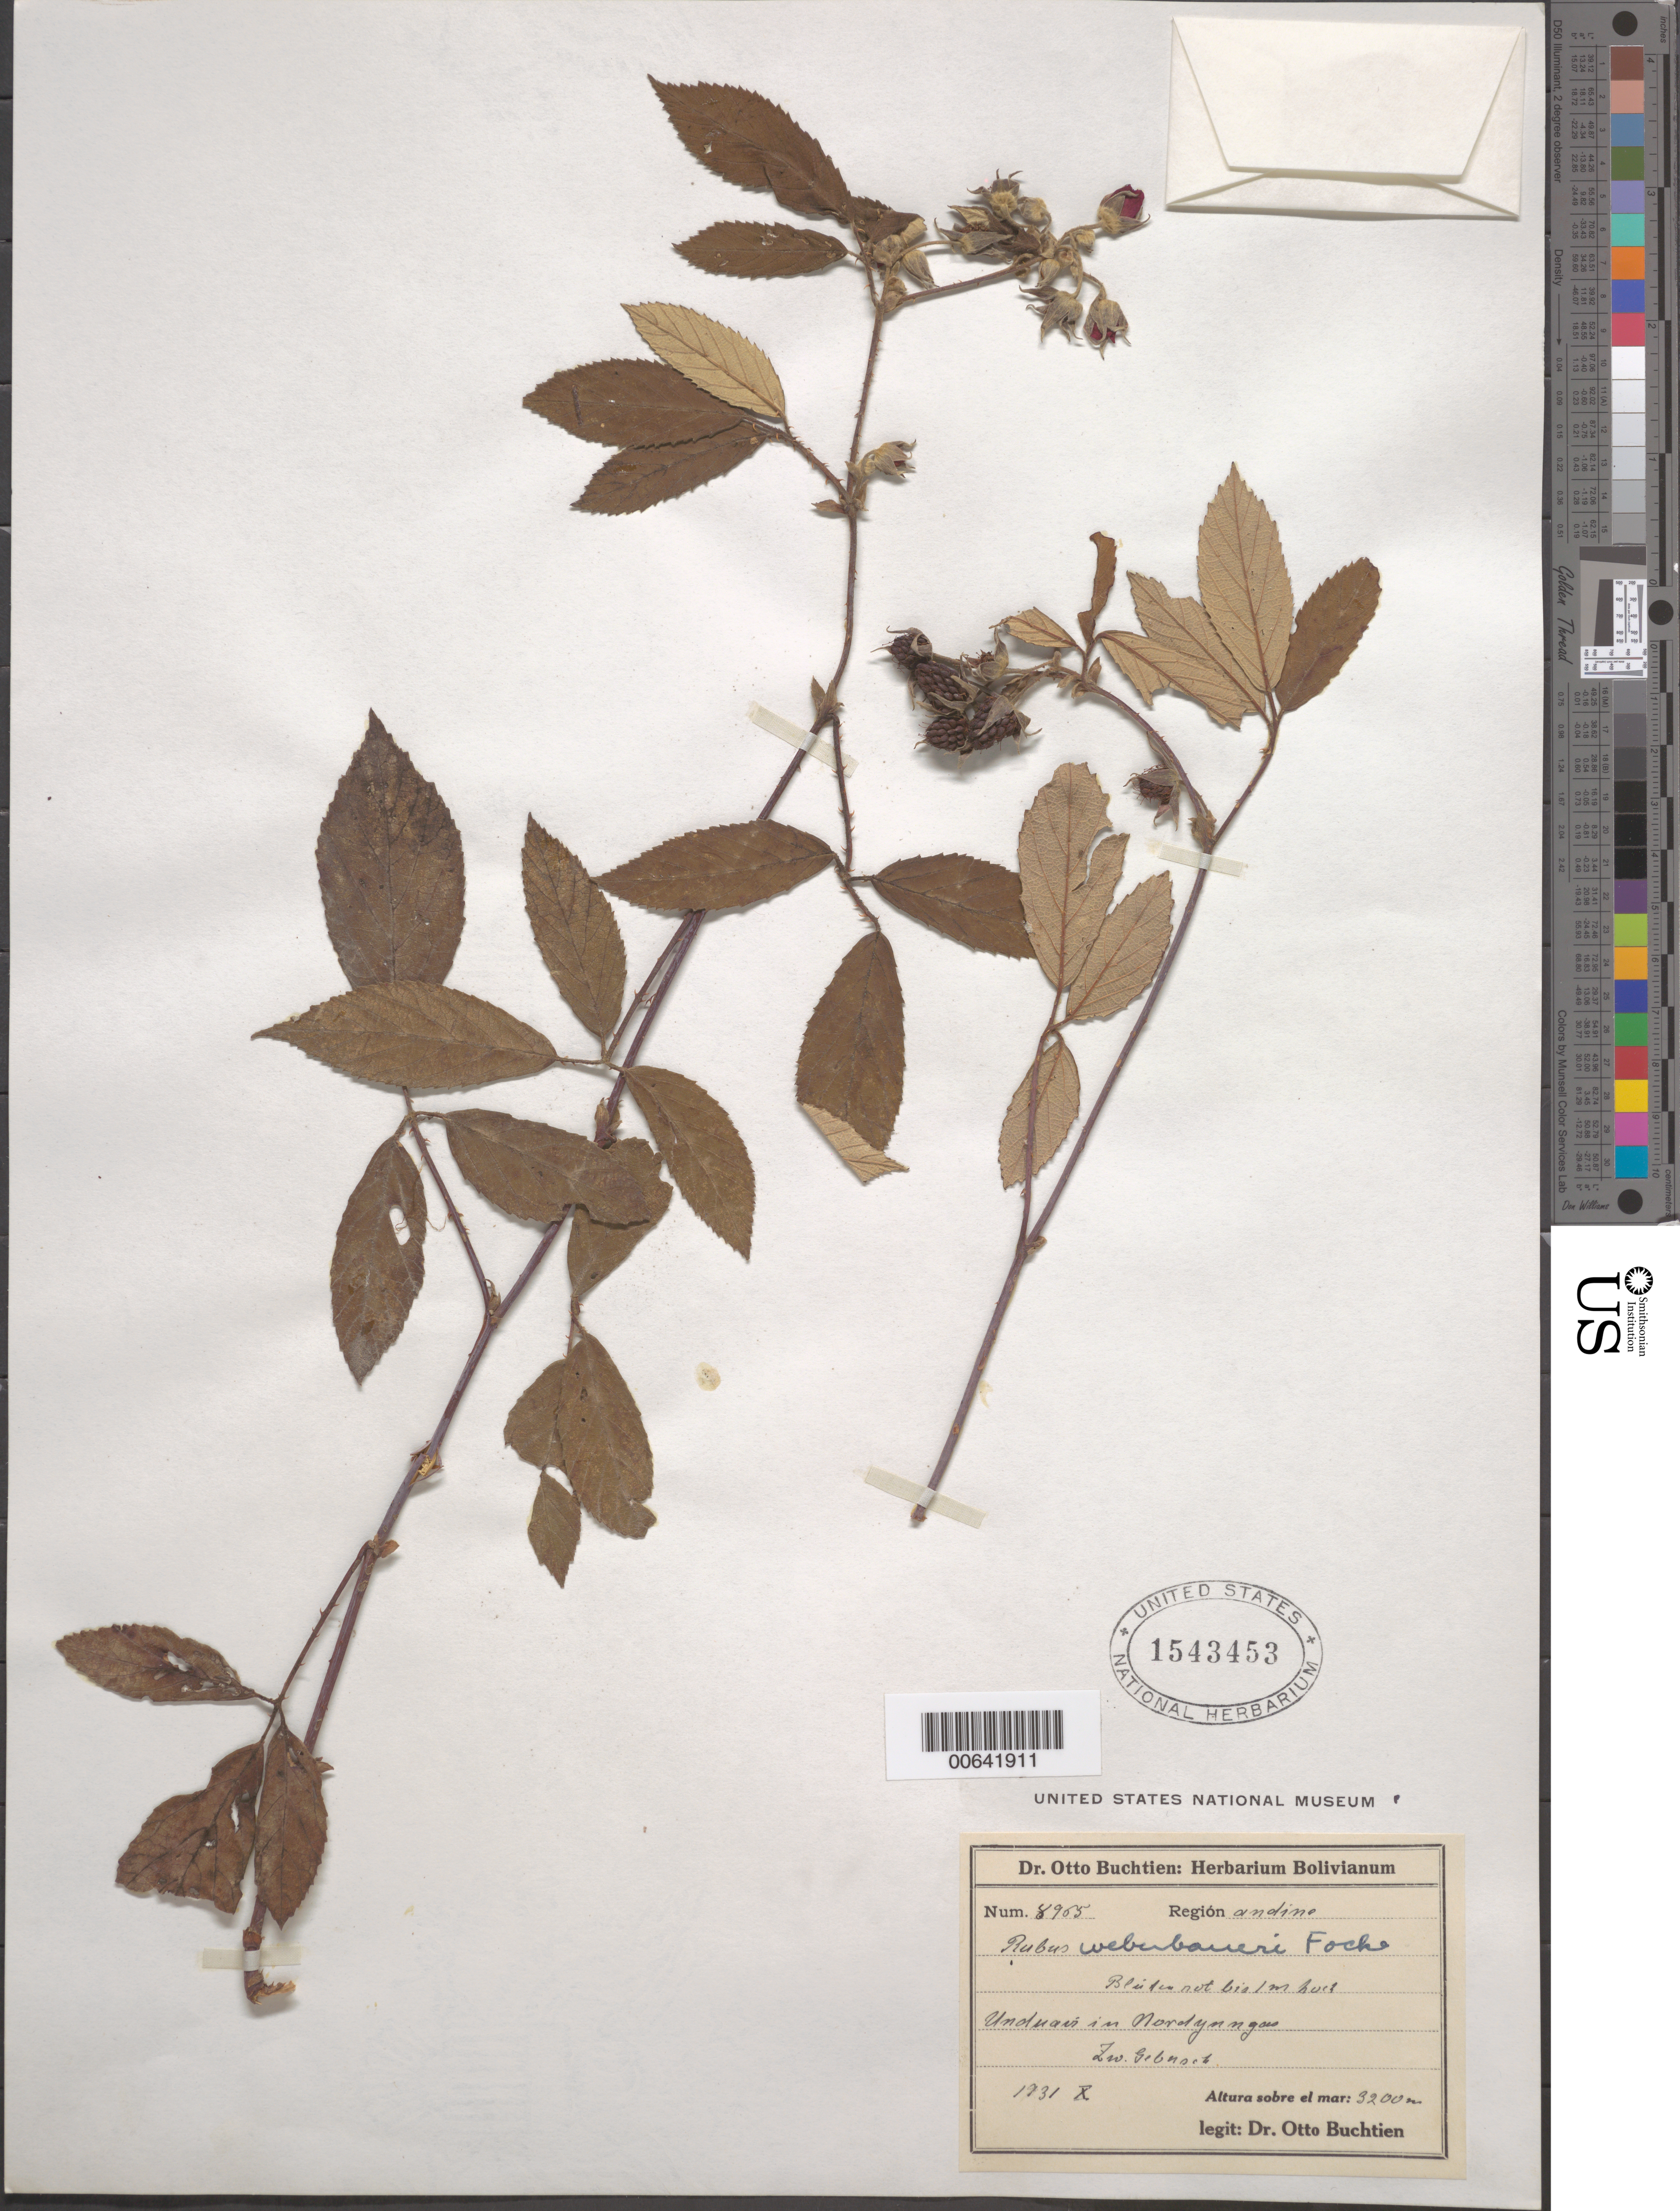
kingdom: Plantae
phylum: Tracheophyta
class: Magnoliopsida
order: Rosales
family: Rosaceae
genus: Rubus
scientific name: Rubus weberbaueri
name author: Focke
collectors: O. Buchtien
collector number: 8965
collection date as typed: Oct 1931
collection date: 1931-10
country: Bolivia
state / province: La Paz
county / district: Nor Yungas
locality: Unduavi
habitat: Región Andina.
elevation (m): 3200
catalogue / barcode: US 1543453